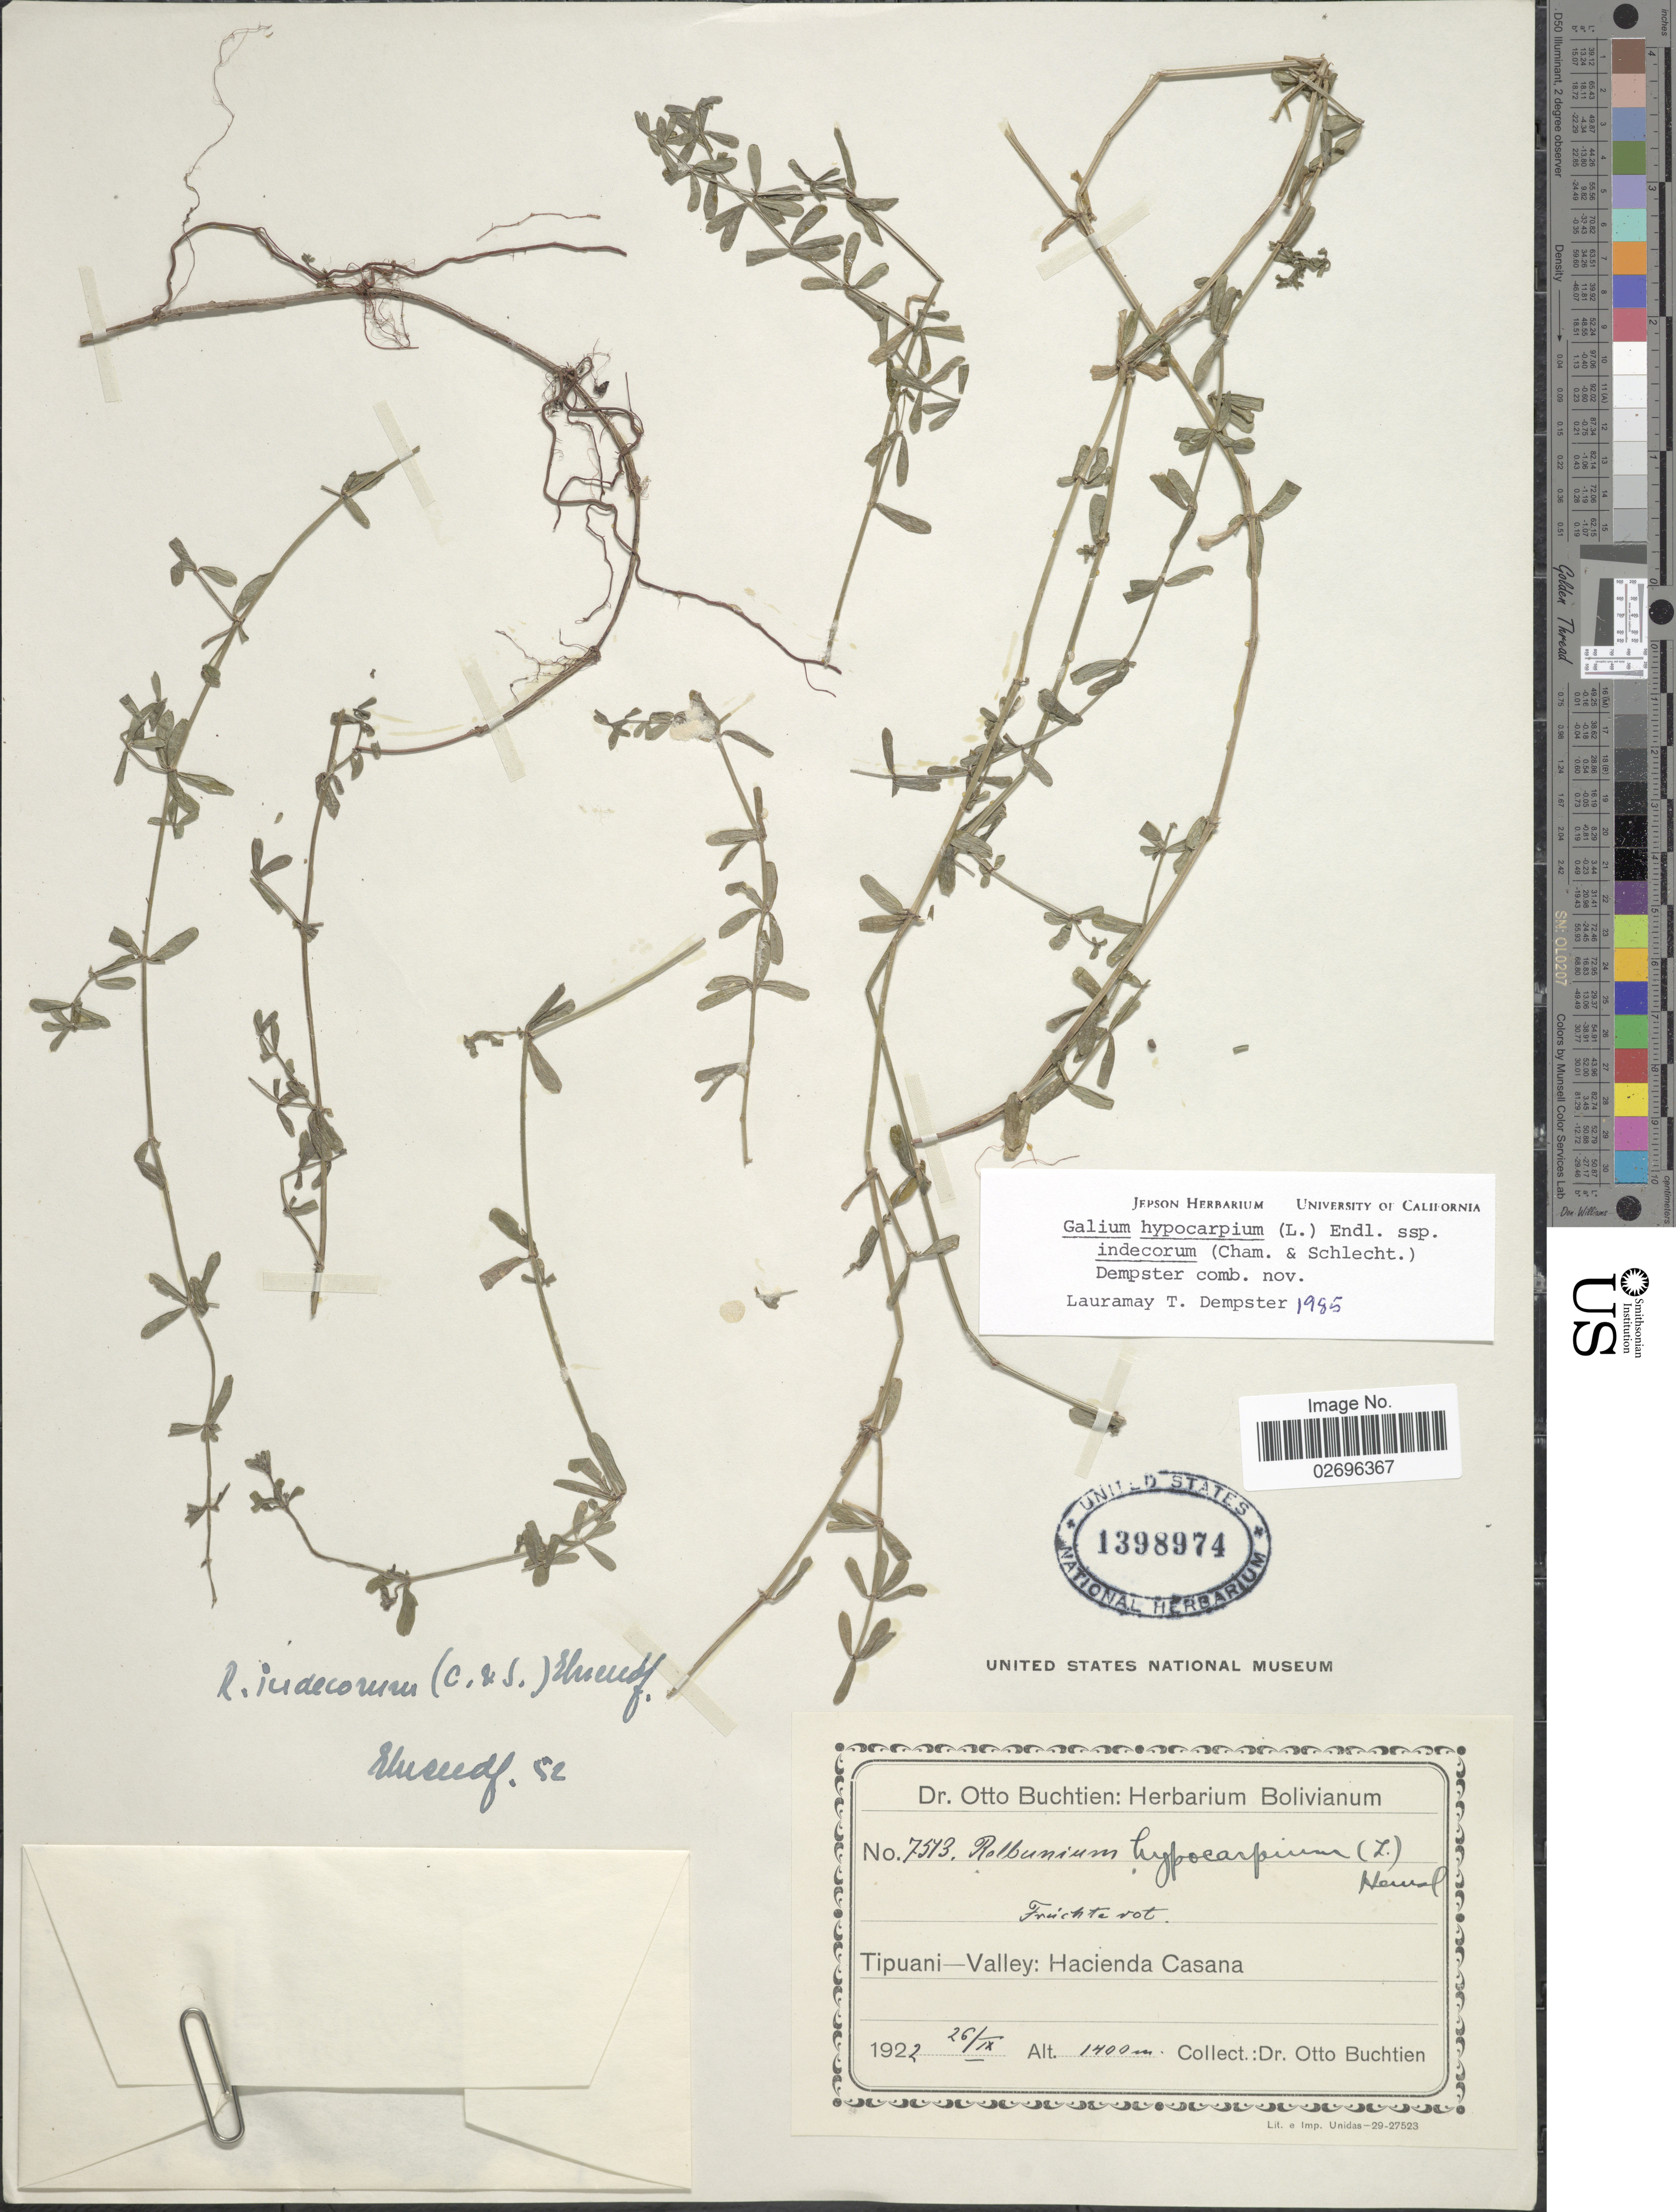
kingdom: Plantae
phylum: Tracheophyta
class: Magnoliopsida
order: Gentianales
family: Rubiaceae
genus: Galium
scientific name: Galium hypocarpium subsp. indecorum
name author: (Cham. & Schltdl.) Dempster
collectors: O. Buchtien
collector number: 7513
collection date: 1922-09-26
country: Bolivia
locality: Tipuani-Valley: Hacienda Casana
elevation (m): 1400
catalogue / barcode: US 1398974